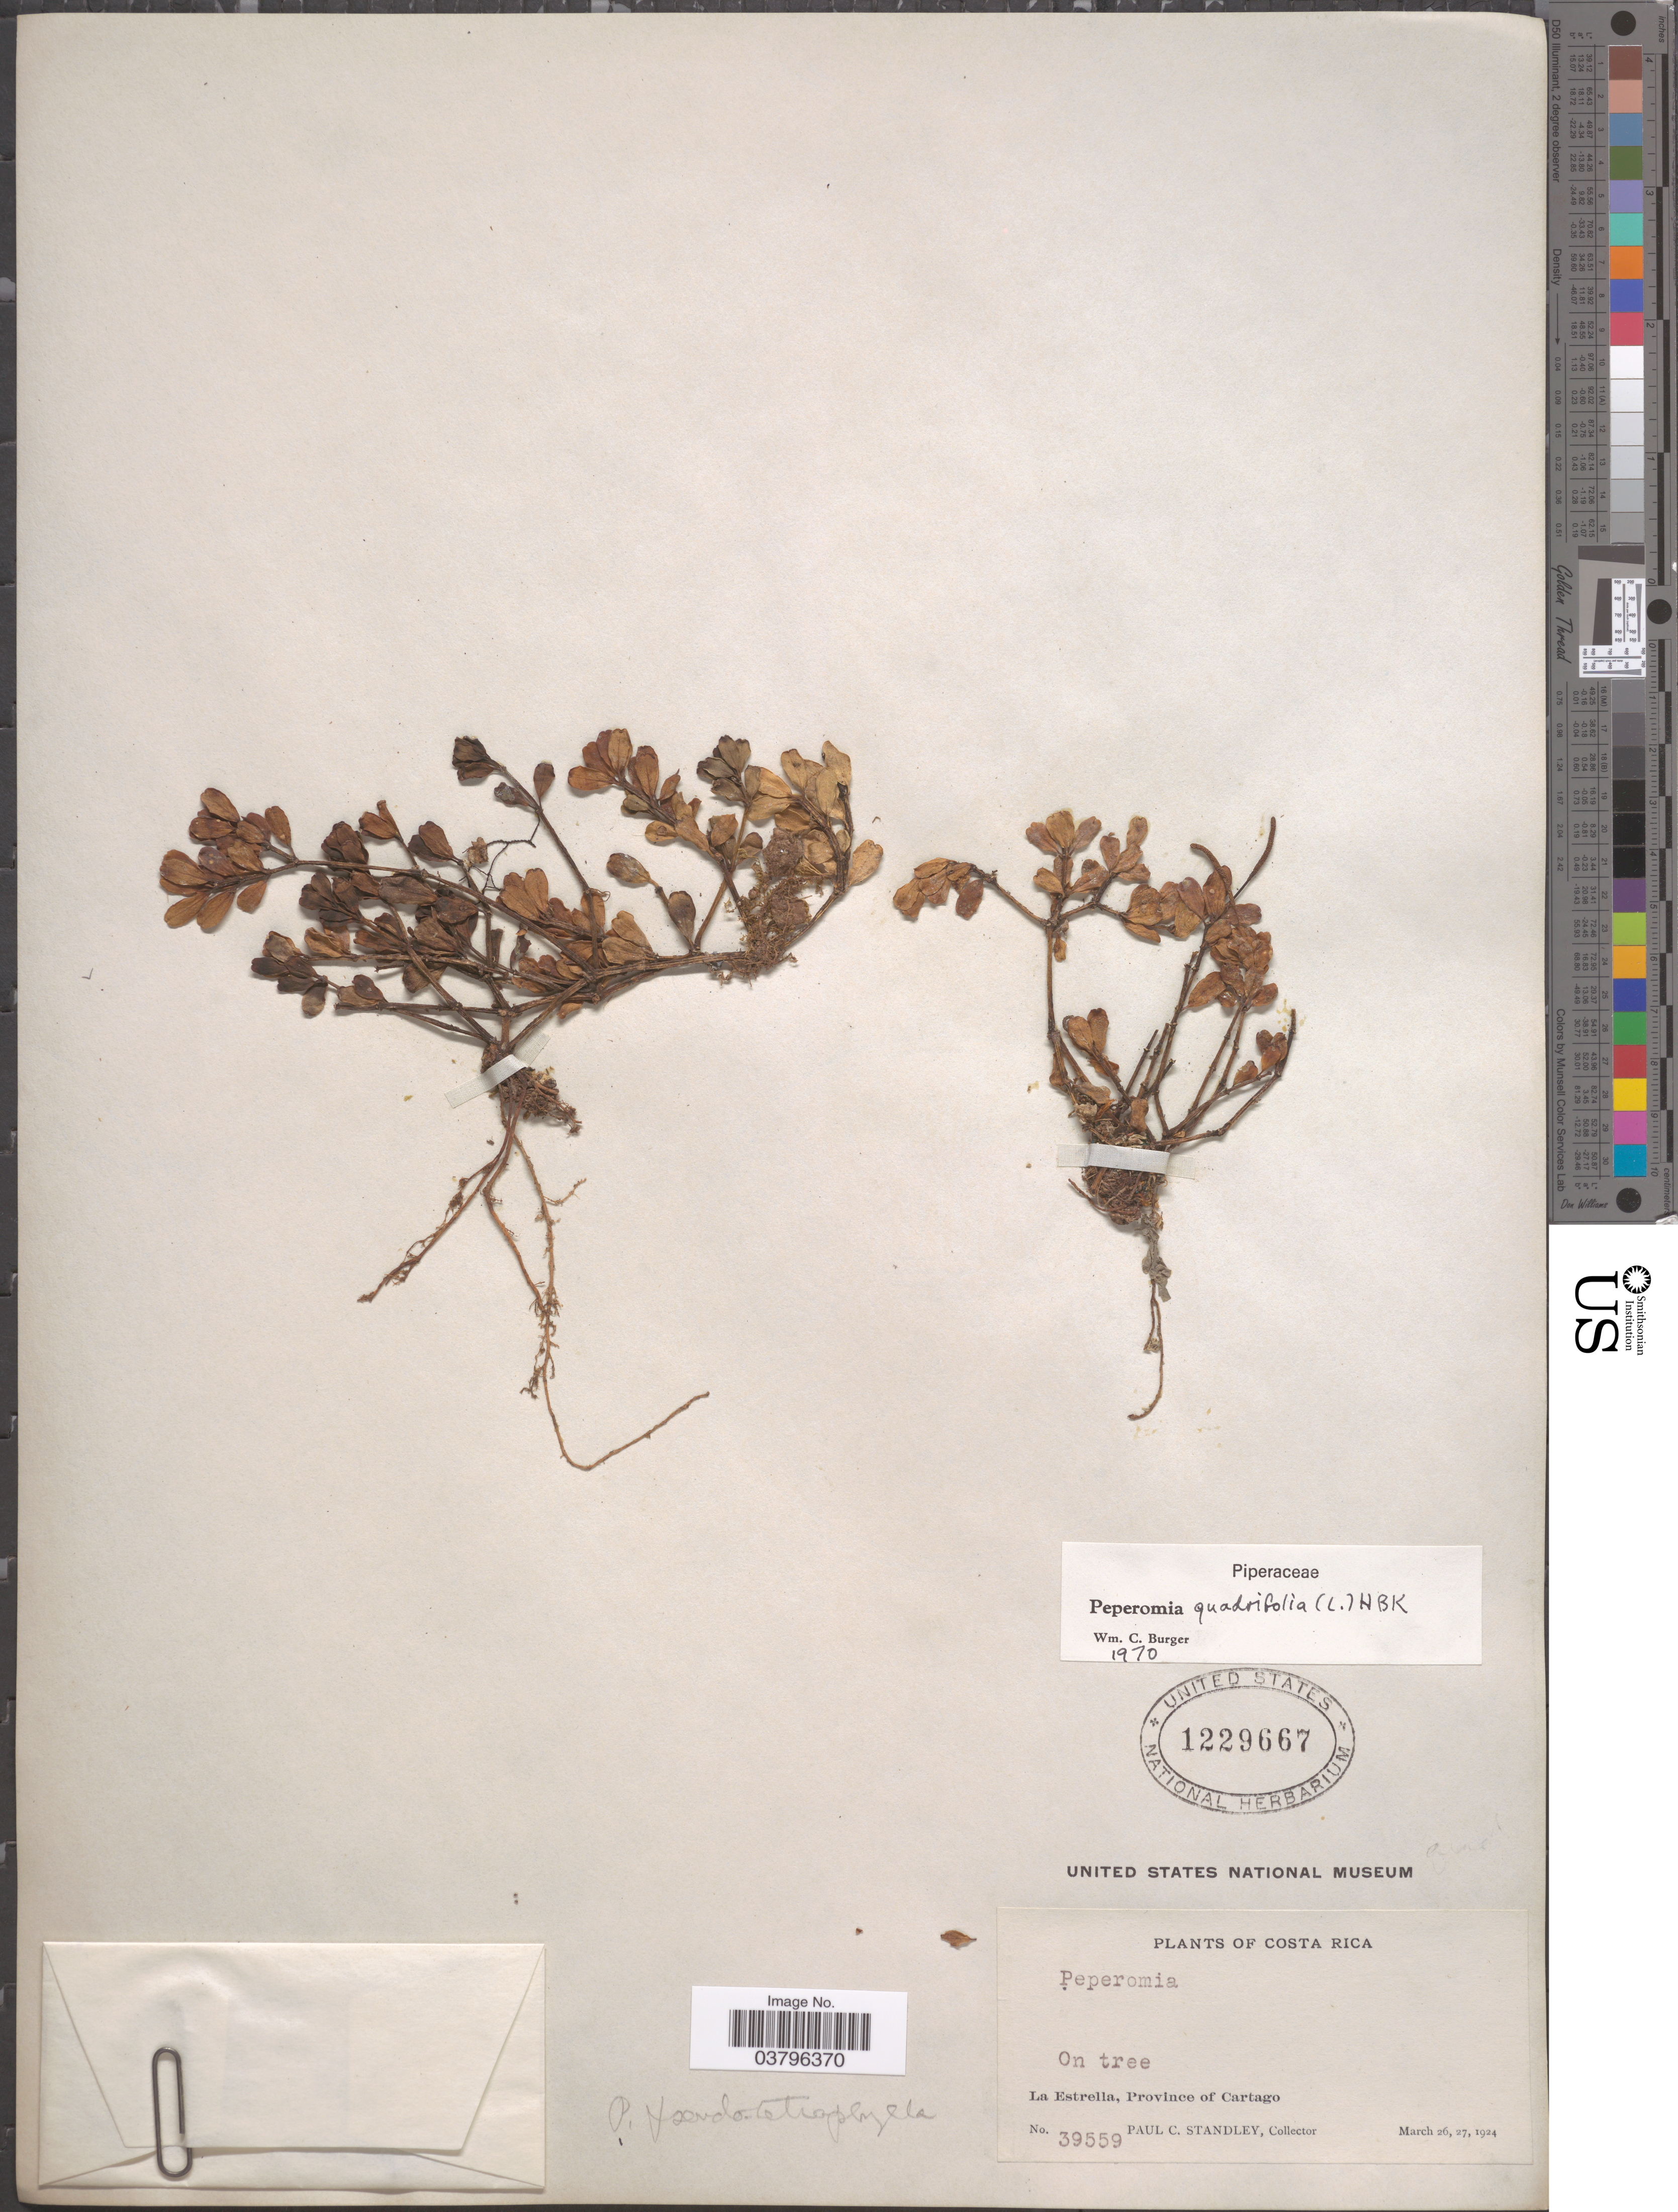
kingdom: Plantae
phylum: Tracheophyta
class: Magnoliopsida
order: Piperales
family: Piperaceae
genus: Peperomia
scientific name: Peperomia quadrifolia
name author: (L.) Kunth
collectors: P. C. Standley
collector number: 39559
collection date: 1924-03-26/1924-03-27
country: Costa Rica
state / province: Cartago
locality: La Estrella.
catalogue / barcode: US 1229667